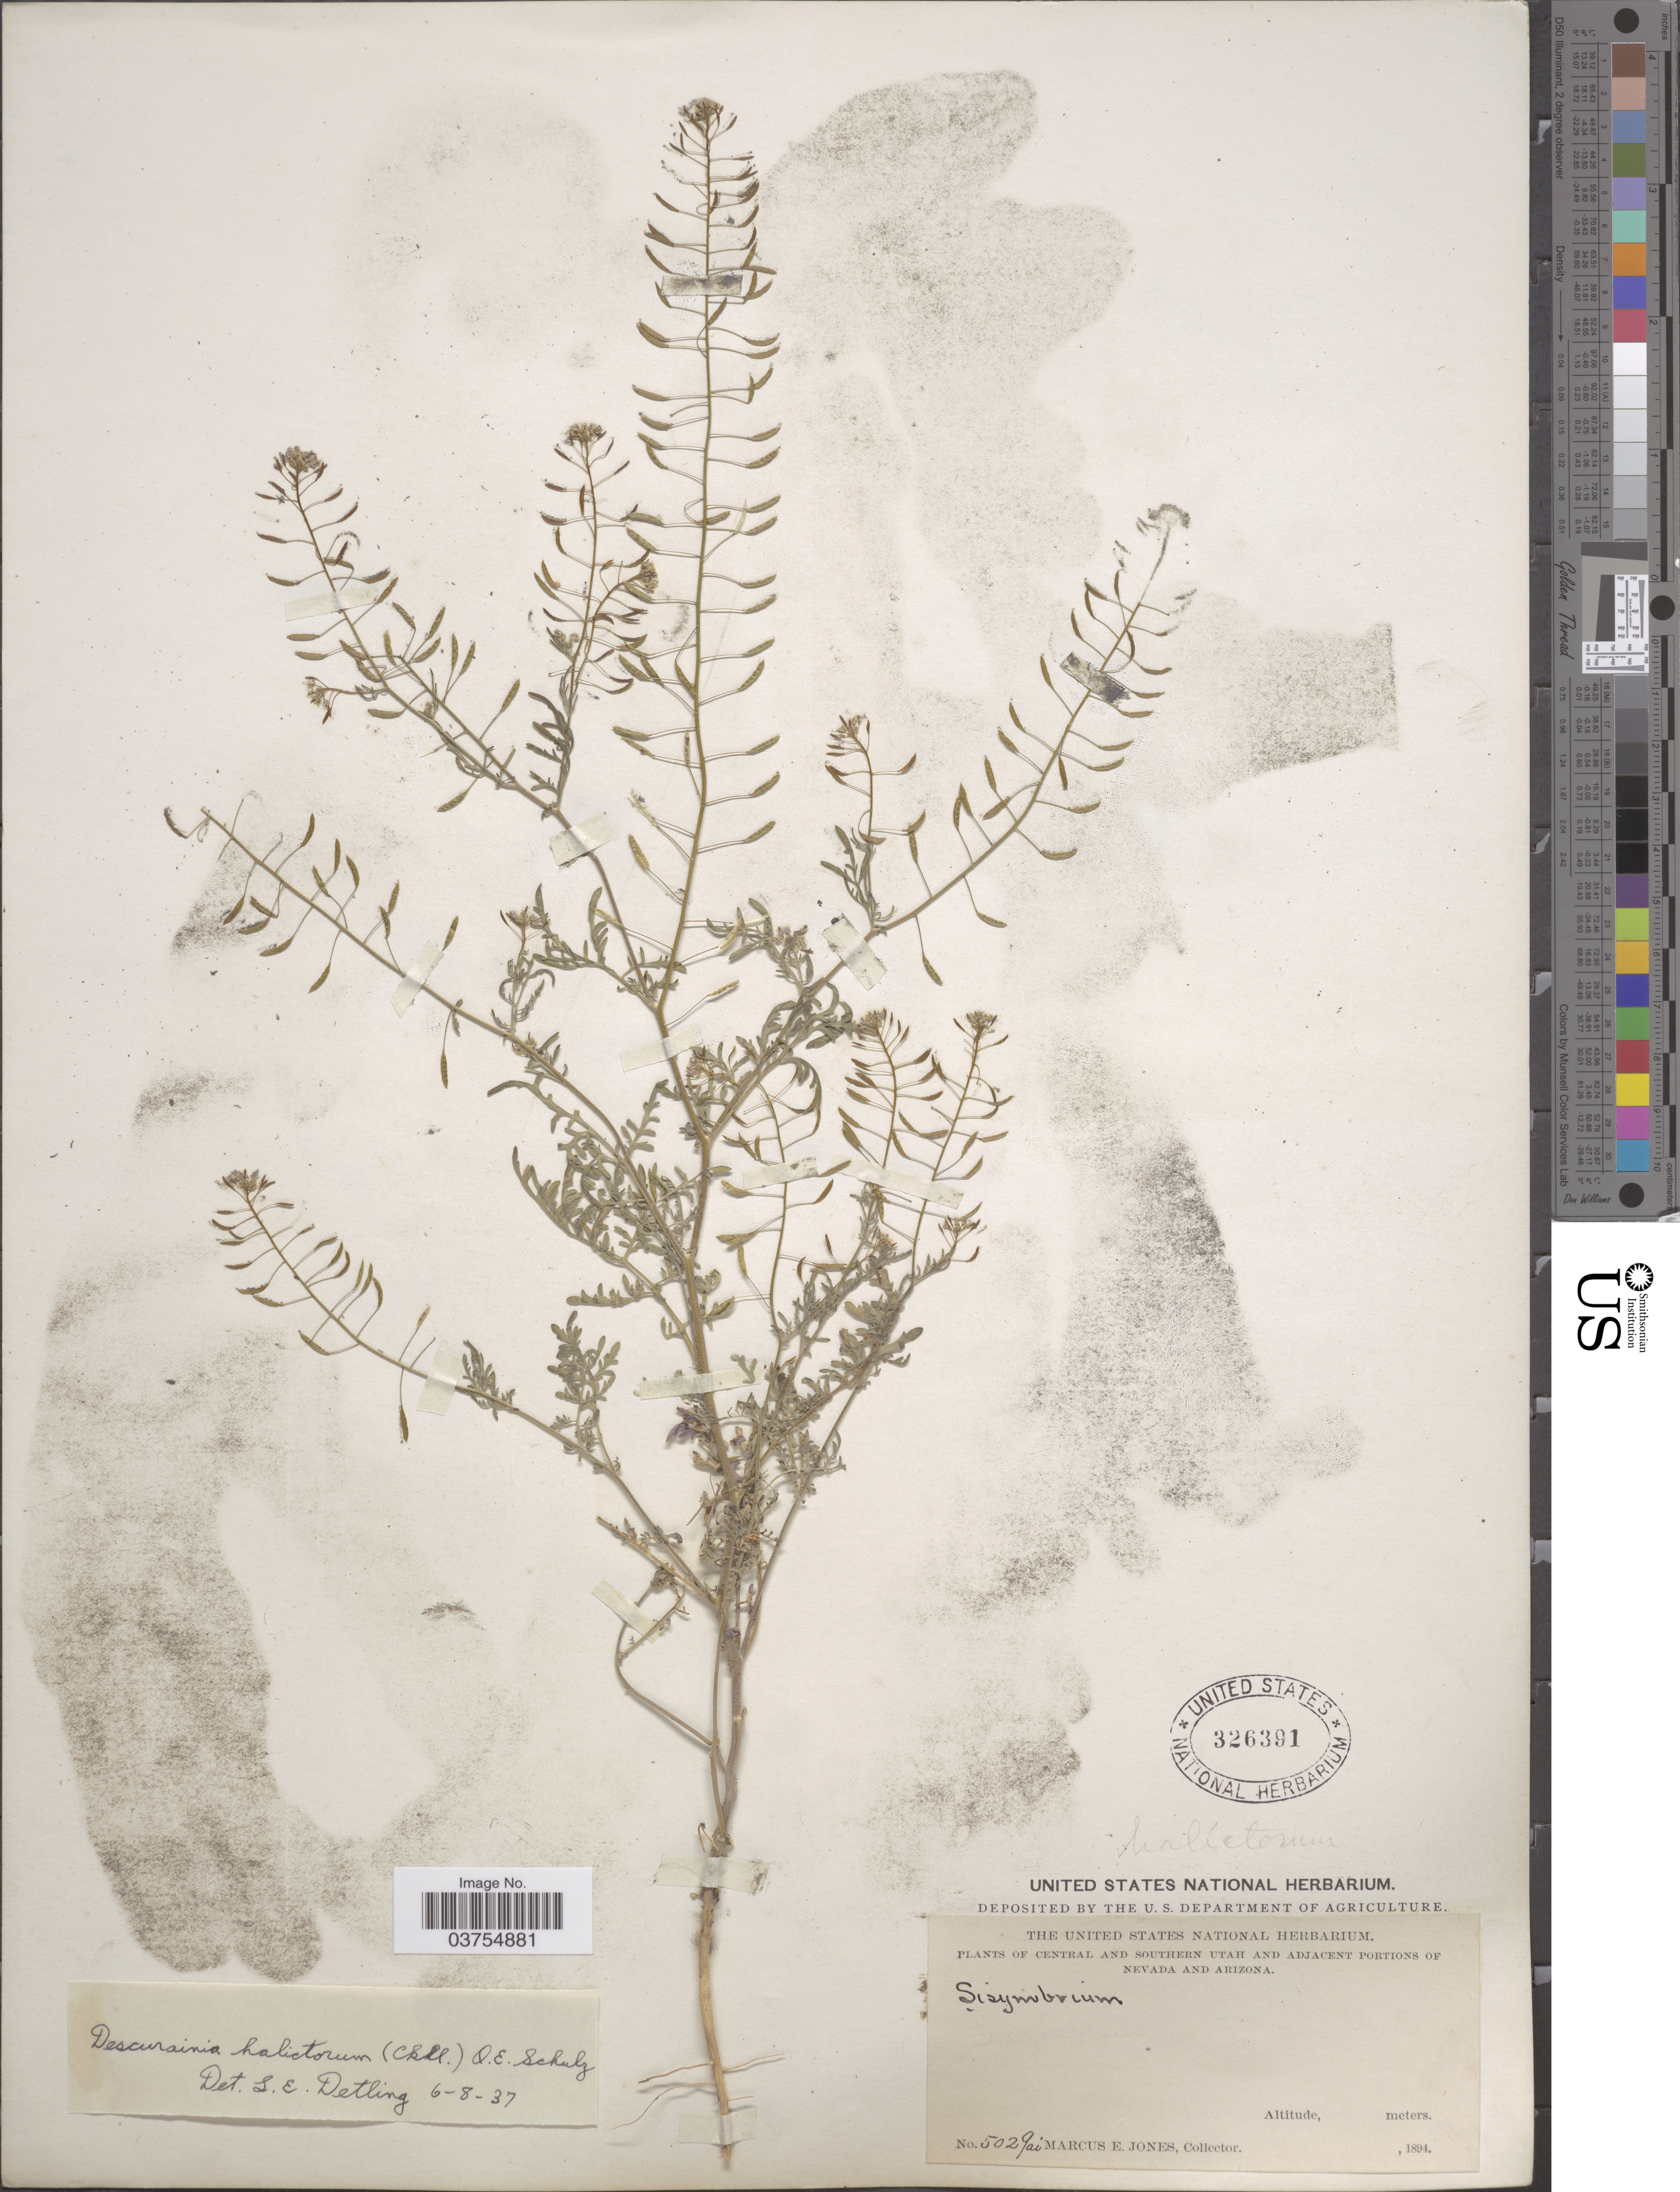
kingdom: Plantae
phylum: Tracheophyta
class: Magnoliopsida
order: Brassicales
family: Brassicaceae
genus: Descurainia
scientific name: Descurainia pinnata subsp. halictorum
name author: (Cockerell) Detling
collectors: M. E. Jones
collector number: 5029ai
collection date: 1894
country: United States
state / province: Utah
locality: Central and southern Utah and adjacent portions of Nevada and Arizona.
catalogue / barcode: US 326391